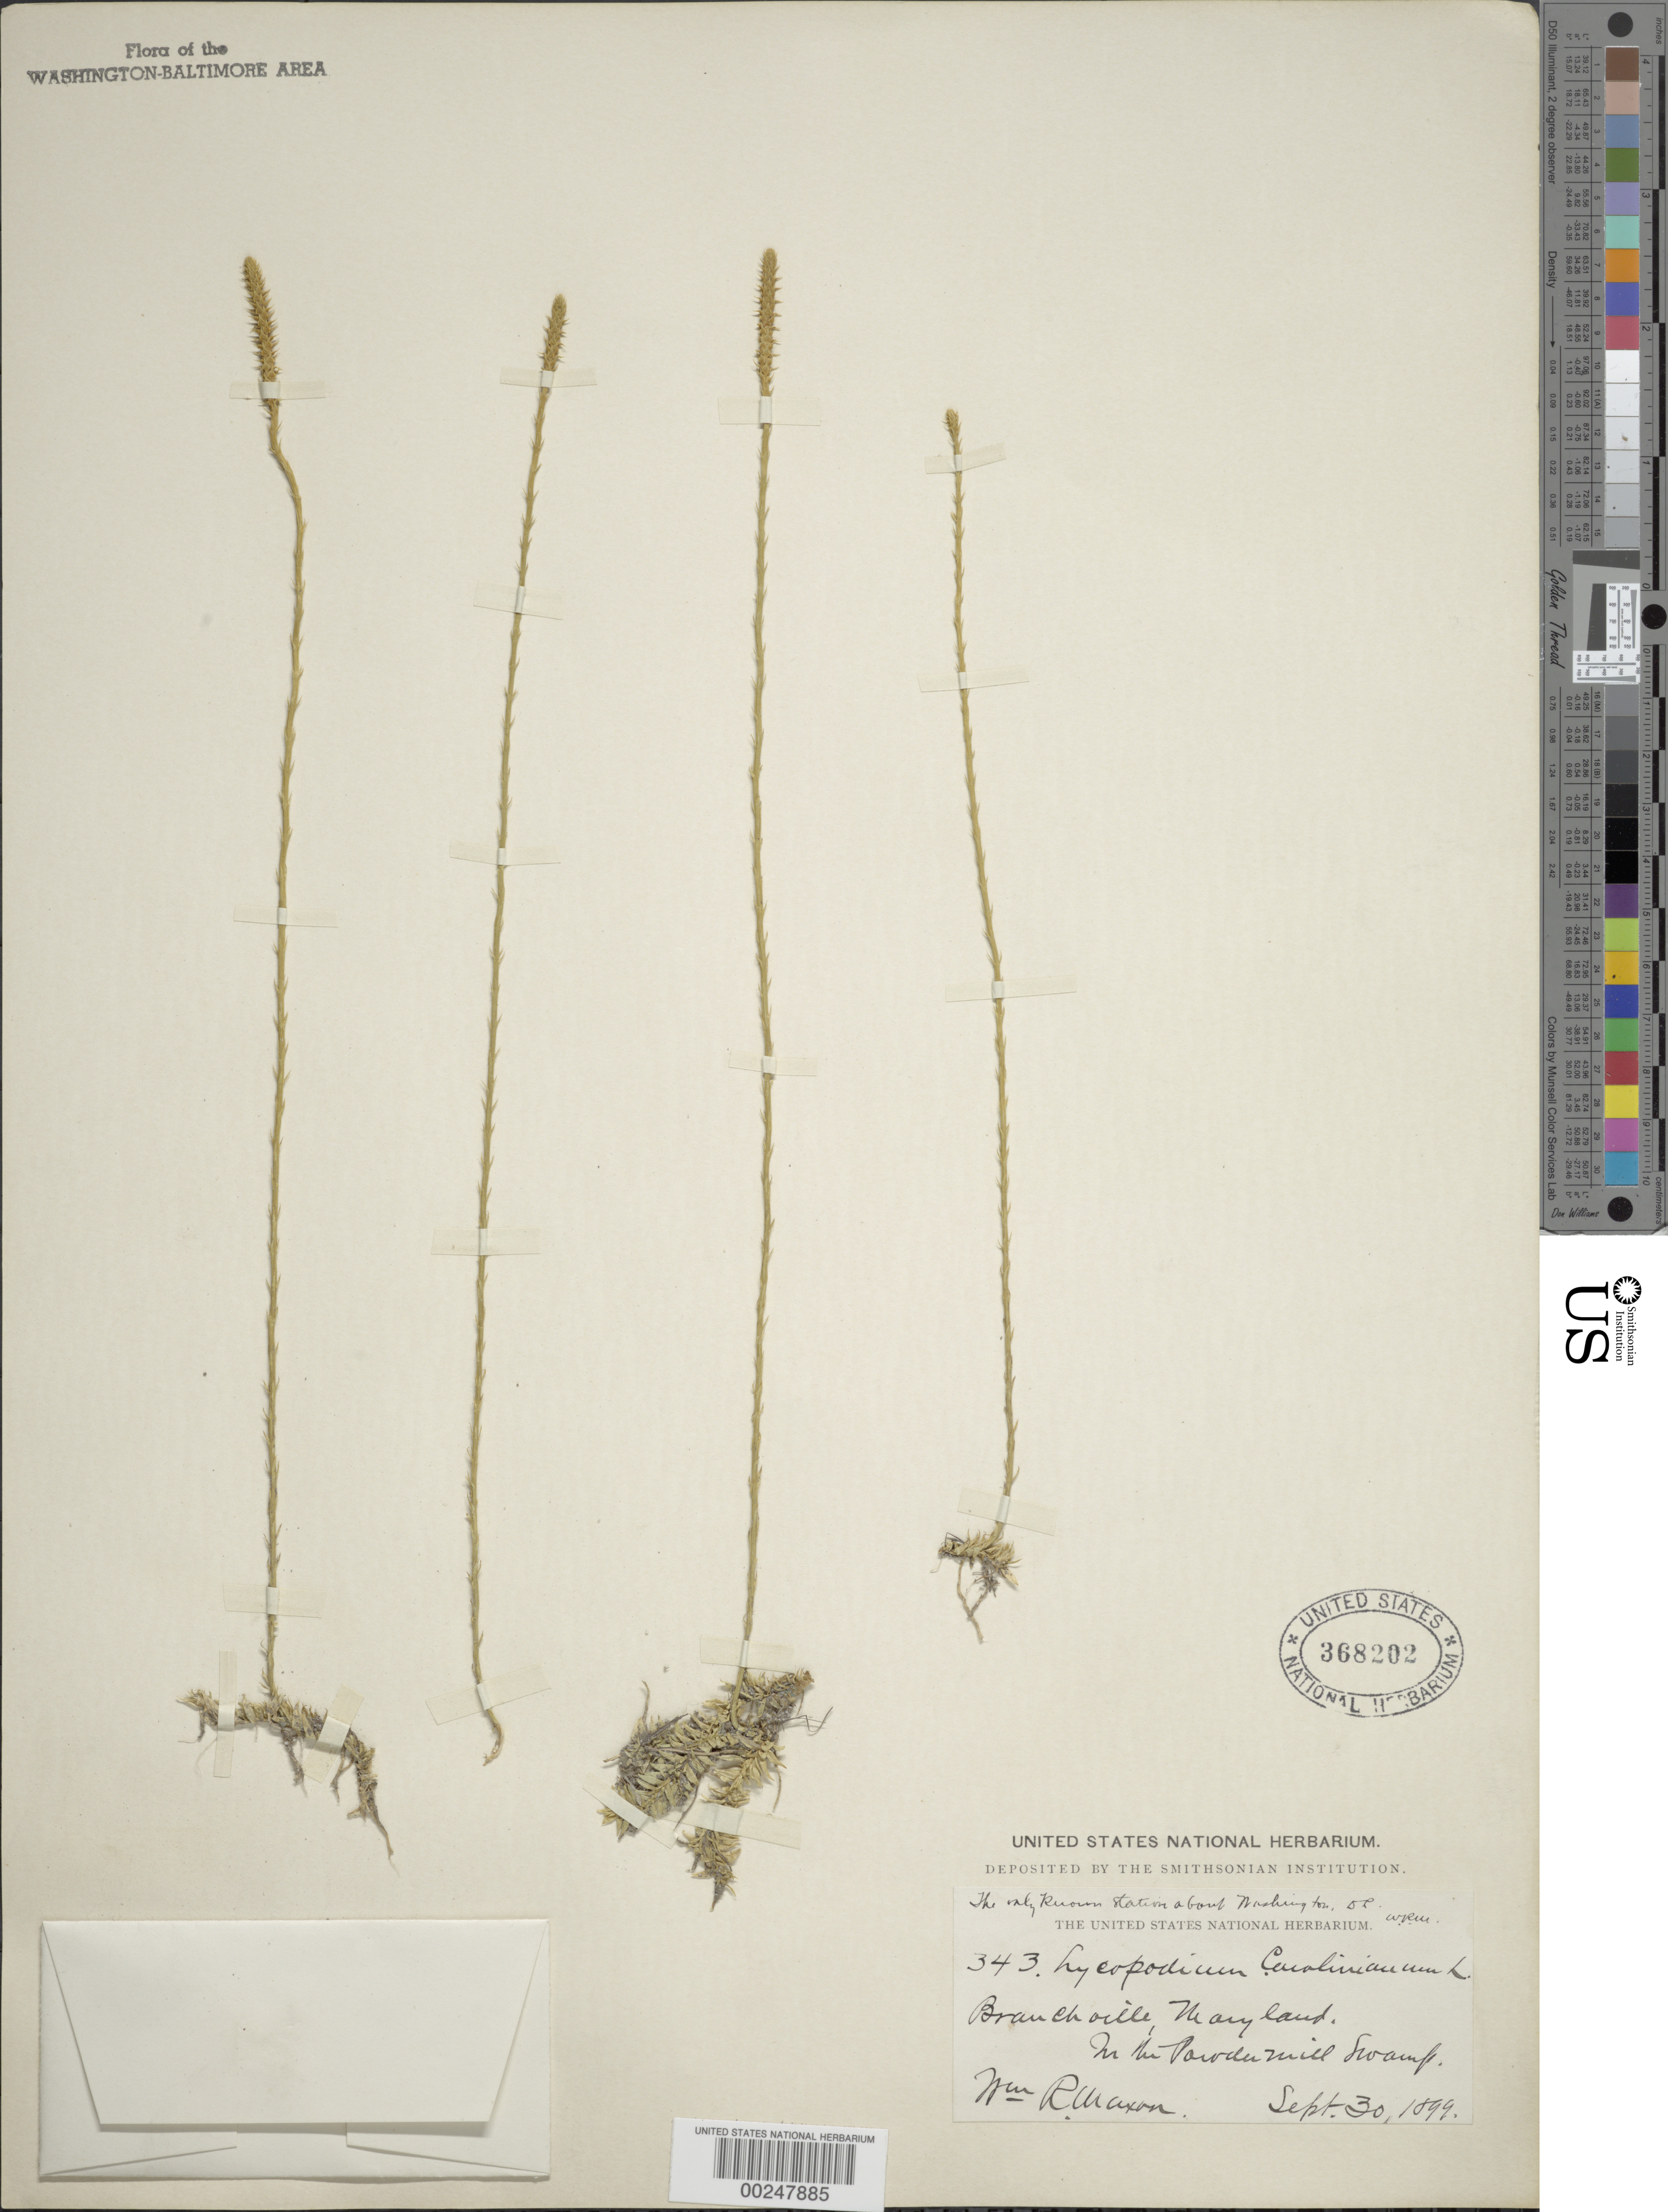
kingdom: Plantae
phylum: Tracheophyta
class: Lycopodiopsida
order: Lycopodiales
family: Lycopodiaceae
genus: Pseudolycopodiella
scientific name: Pseudolycopodiella caroliniana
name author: (L.) Holub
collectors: W. R. Maxon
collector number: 343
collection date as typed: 30 Sep 1899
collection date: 1899-09-30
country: United States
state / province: Maryland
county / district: Prince George's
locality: Near Branchville, Powder Mill swamp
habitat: In powder mill swamp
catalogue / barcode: US 368202